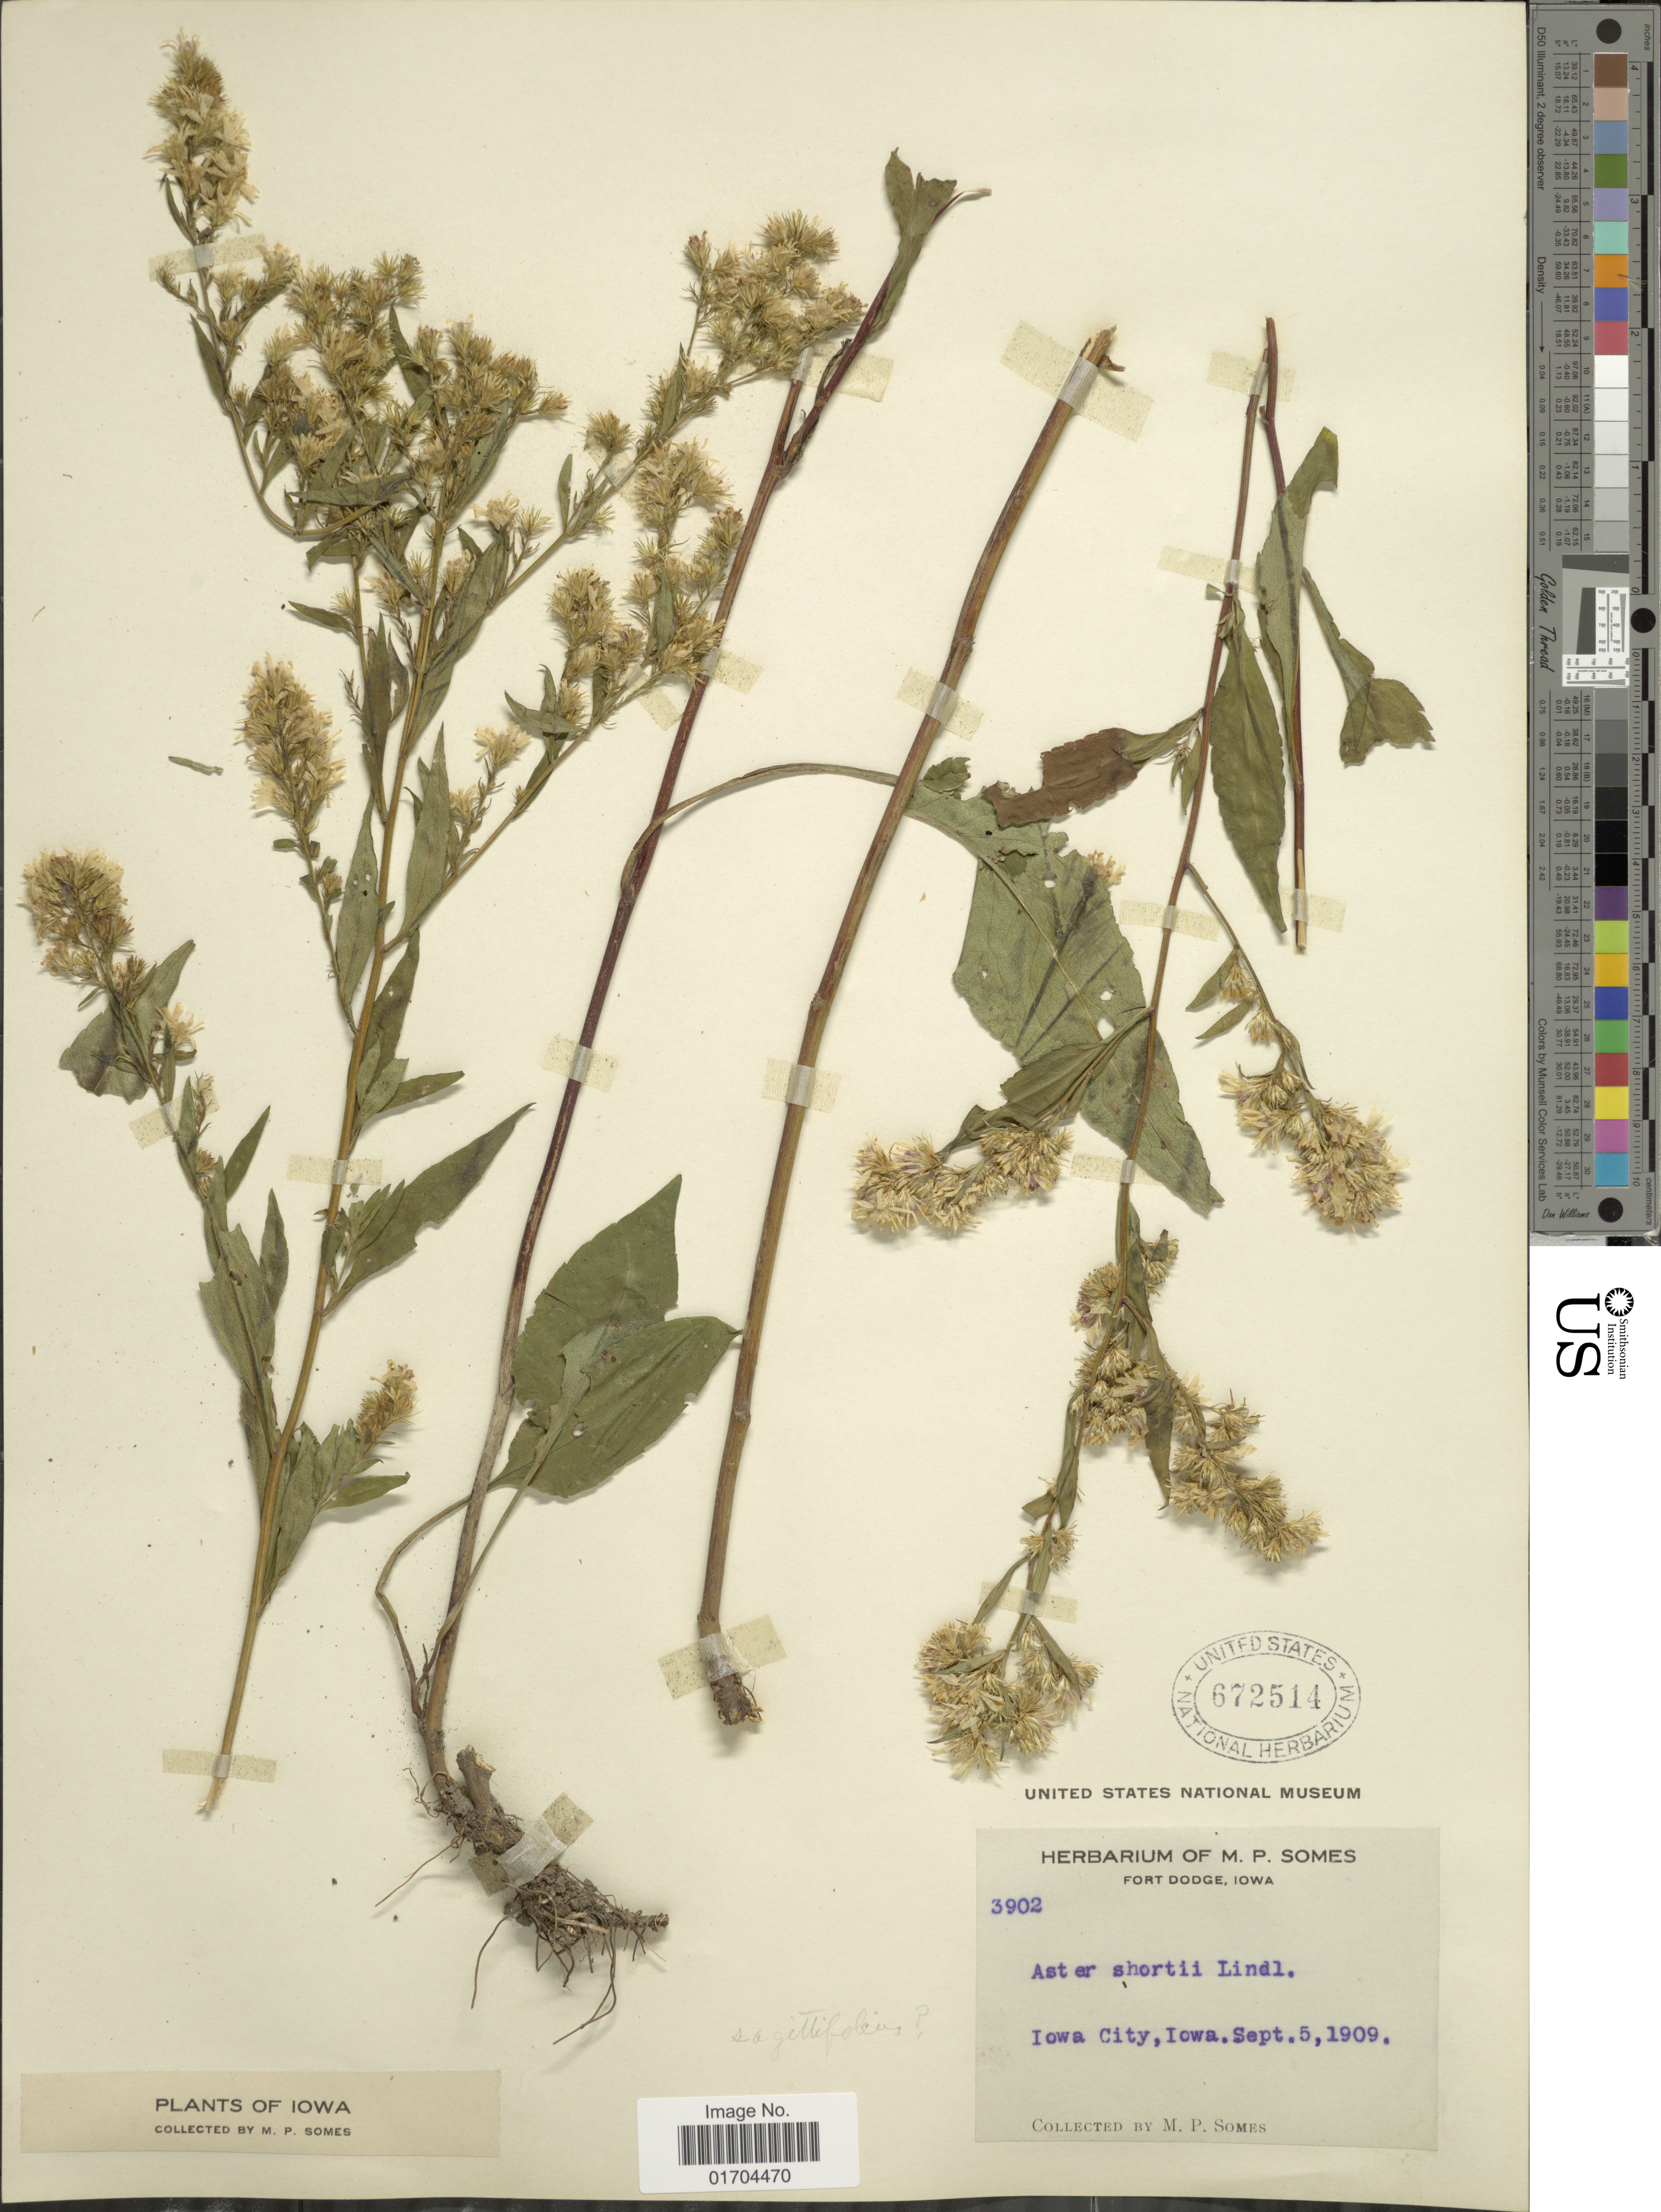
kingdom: Plantae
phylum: Tracheophyta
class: Magnoliopsida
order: Asterales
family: Asteraceae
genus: Symphyotrichum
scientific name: Symphyotrichum sp.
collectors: M. Somes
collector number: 3902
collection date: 1909-09-05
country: United States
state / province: Iowa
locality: Fort Dodge, Iowa City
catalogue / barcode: US 672514